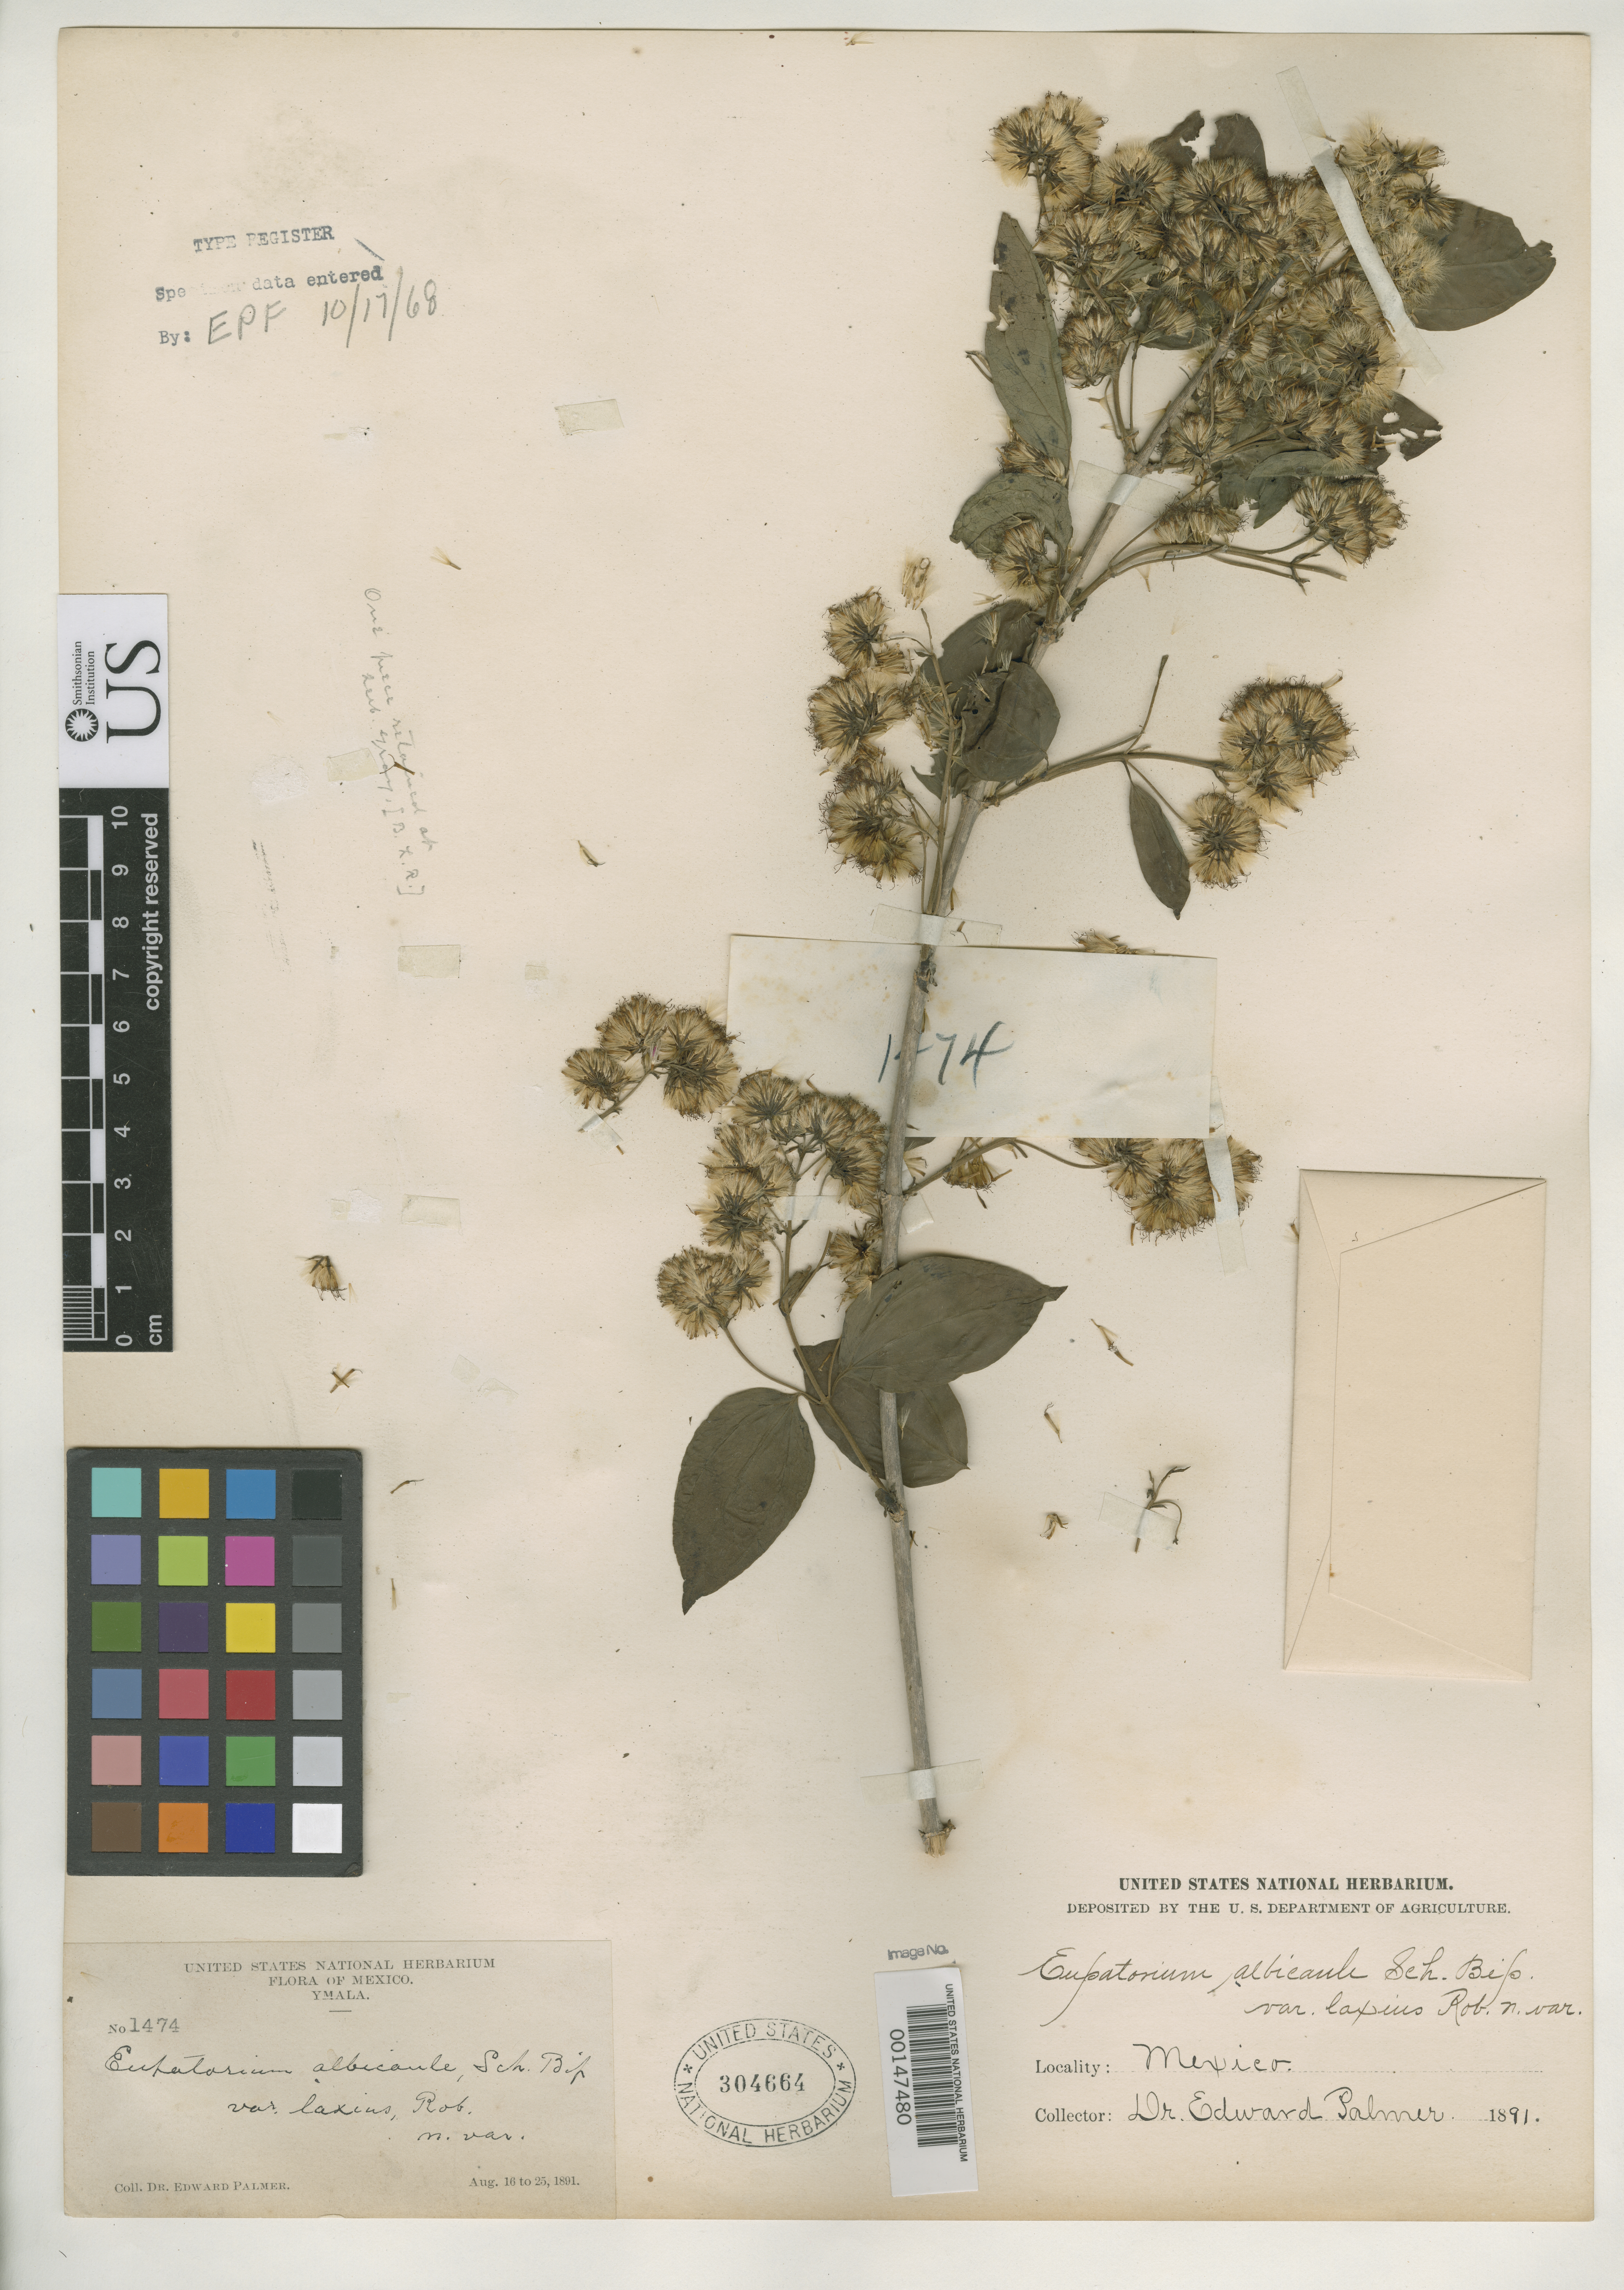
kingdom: Plantae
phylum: Tracheophyta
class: Magnoliopsida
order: Asterales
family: Asteraceae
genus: Eupatorium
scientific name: Eupatorium albicaule var. laxius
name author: B.L. Rob.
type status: Isotype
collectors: E. Palmer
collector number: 1474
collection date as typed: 25 Aug 1891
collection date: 1891-08-25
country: Mexico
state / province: Sinaloa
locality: Imala.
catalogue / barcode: US 304664